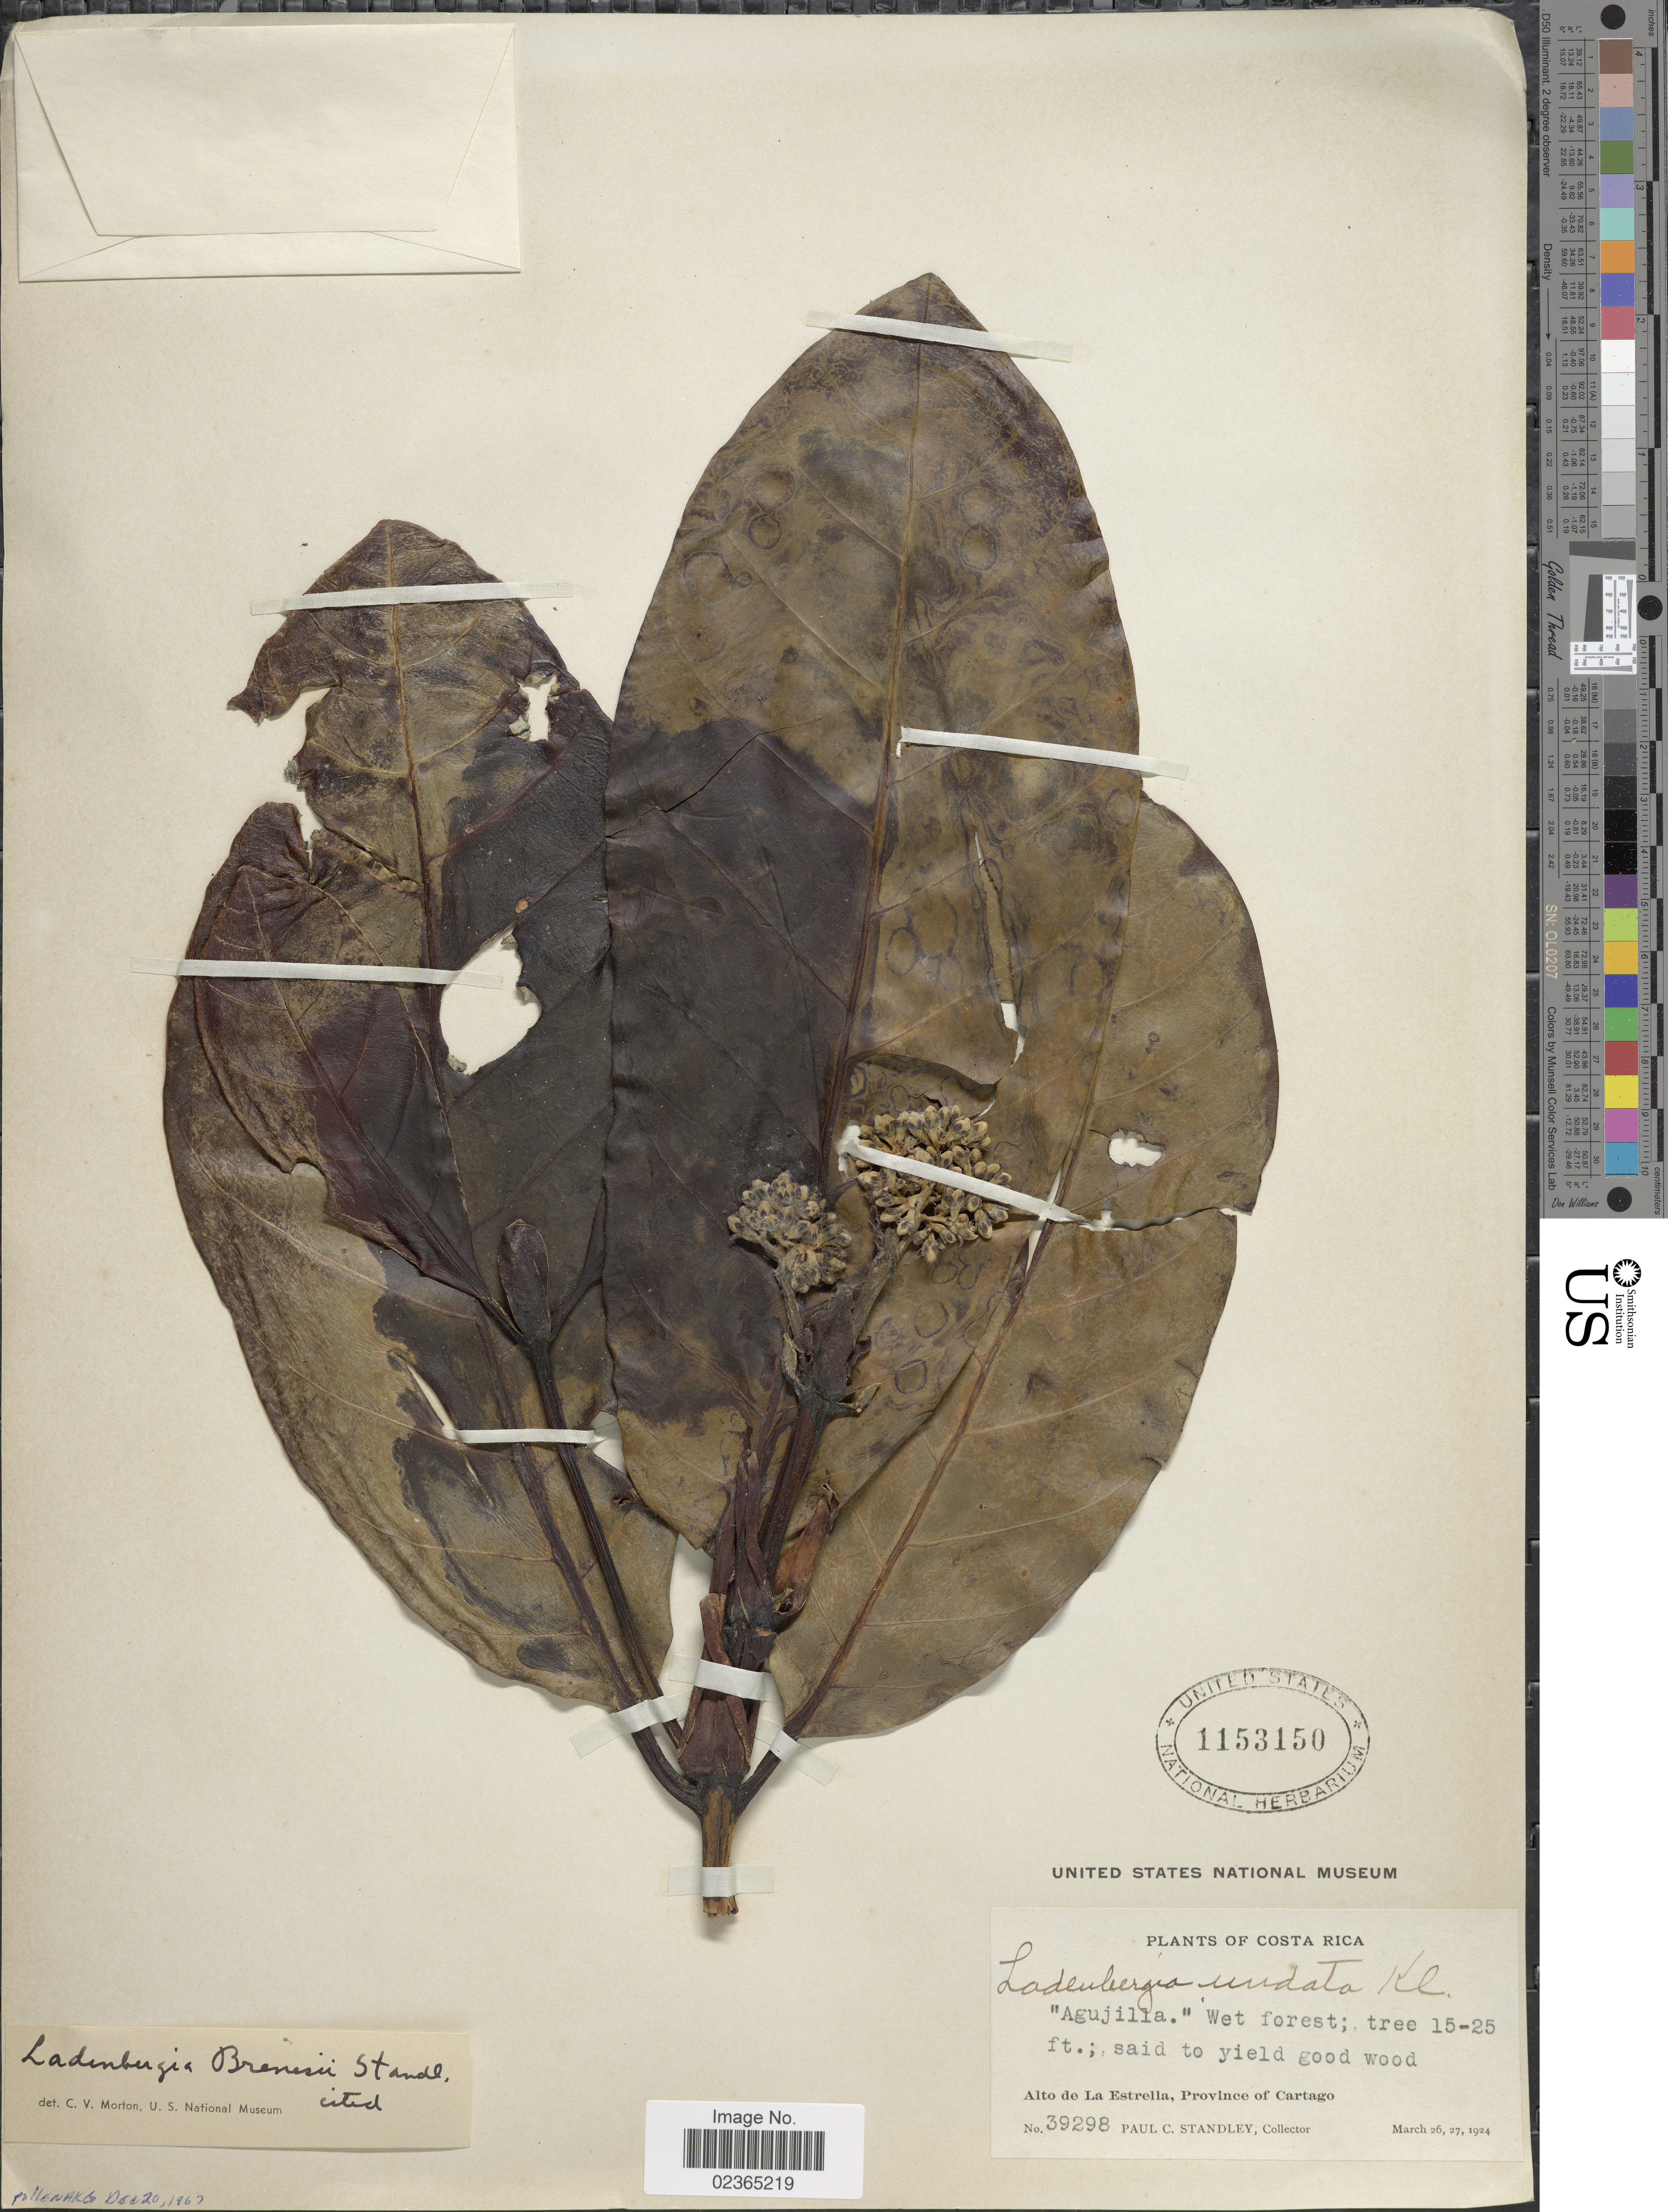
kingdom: Plantae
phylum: Tracheophyta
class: Magnoliopsida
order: Gentianales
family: Rubiaceae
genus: Ladenbergia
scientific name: Ladenbergia brenesii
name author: Standl.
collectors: P. C. Standley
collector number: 39298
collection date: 1924-03-26/1924-03-27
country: Costa Rica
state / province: Cartago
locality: Alto de La Estrella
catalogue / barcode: US 1153150